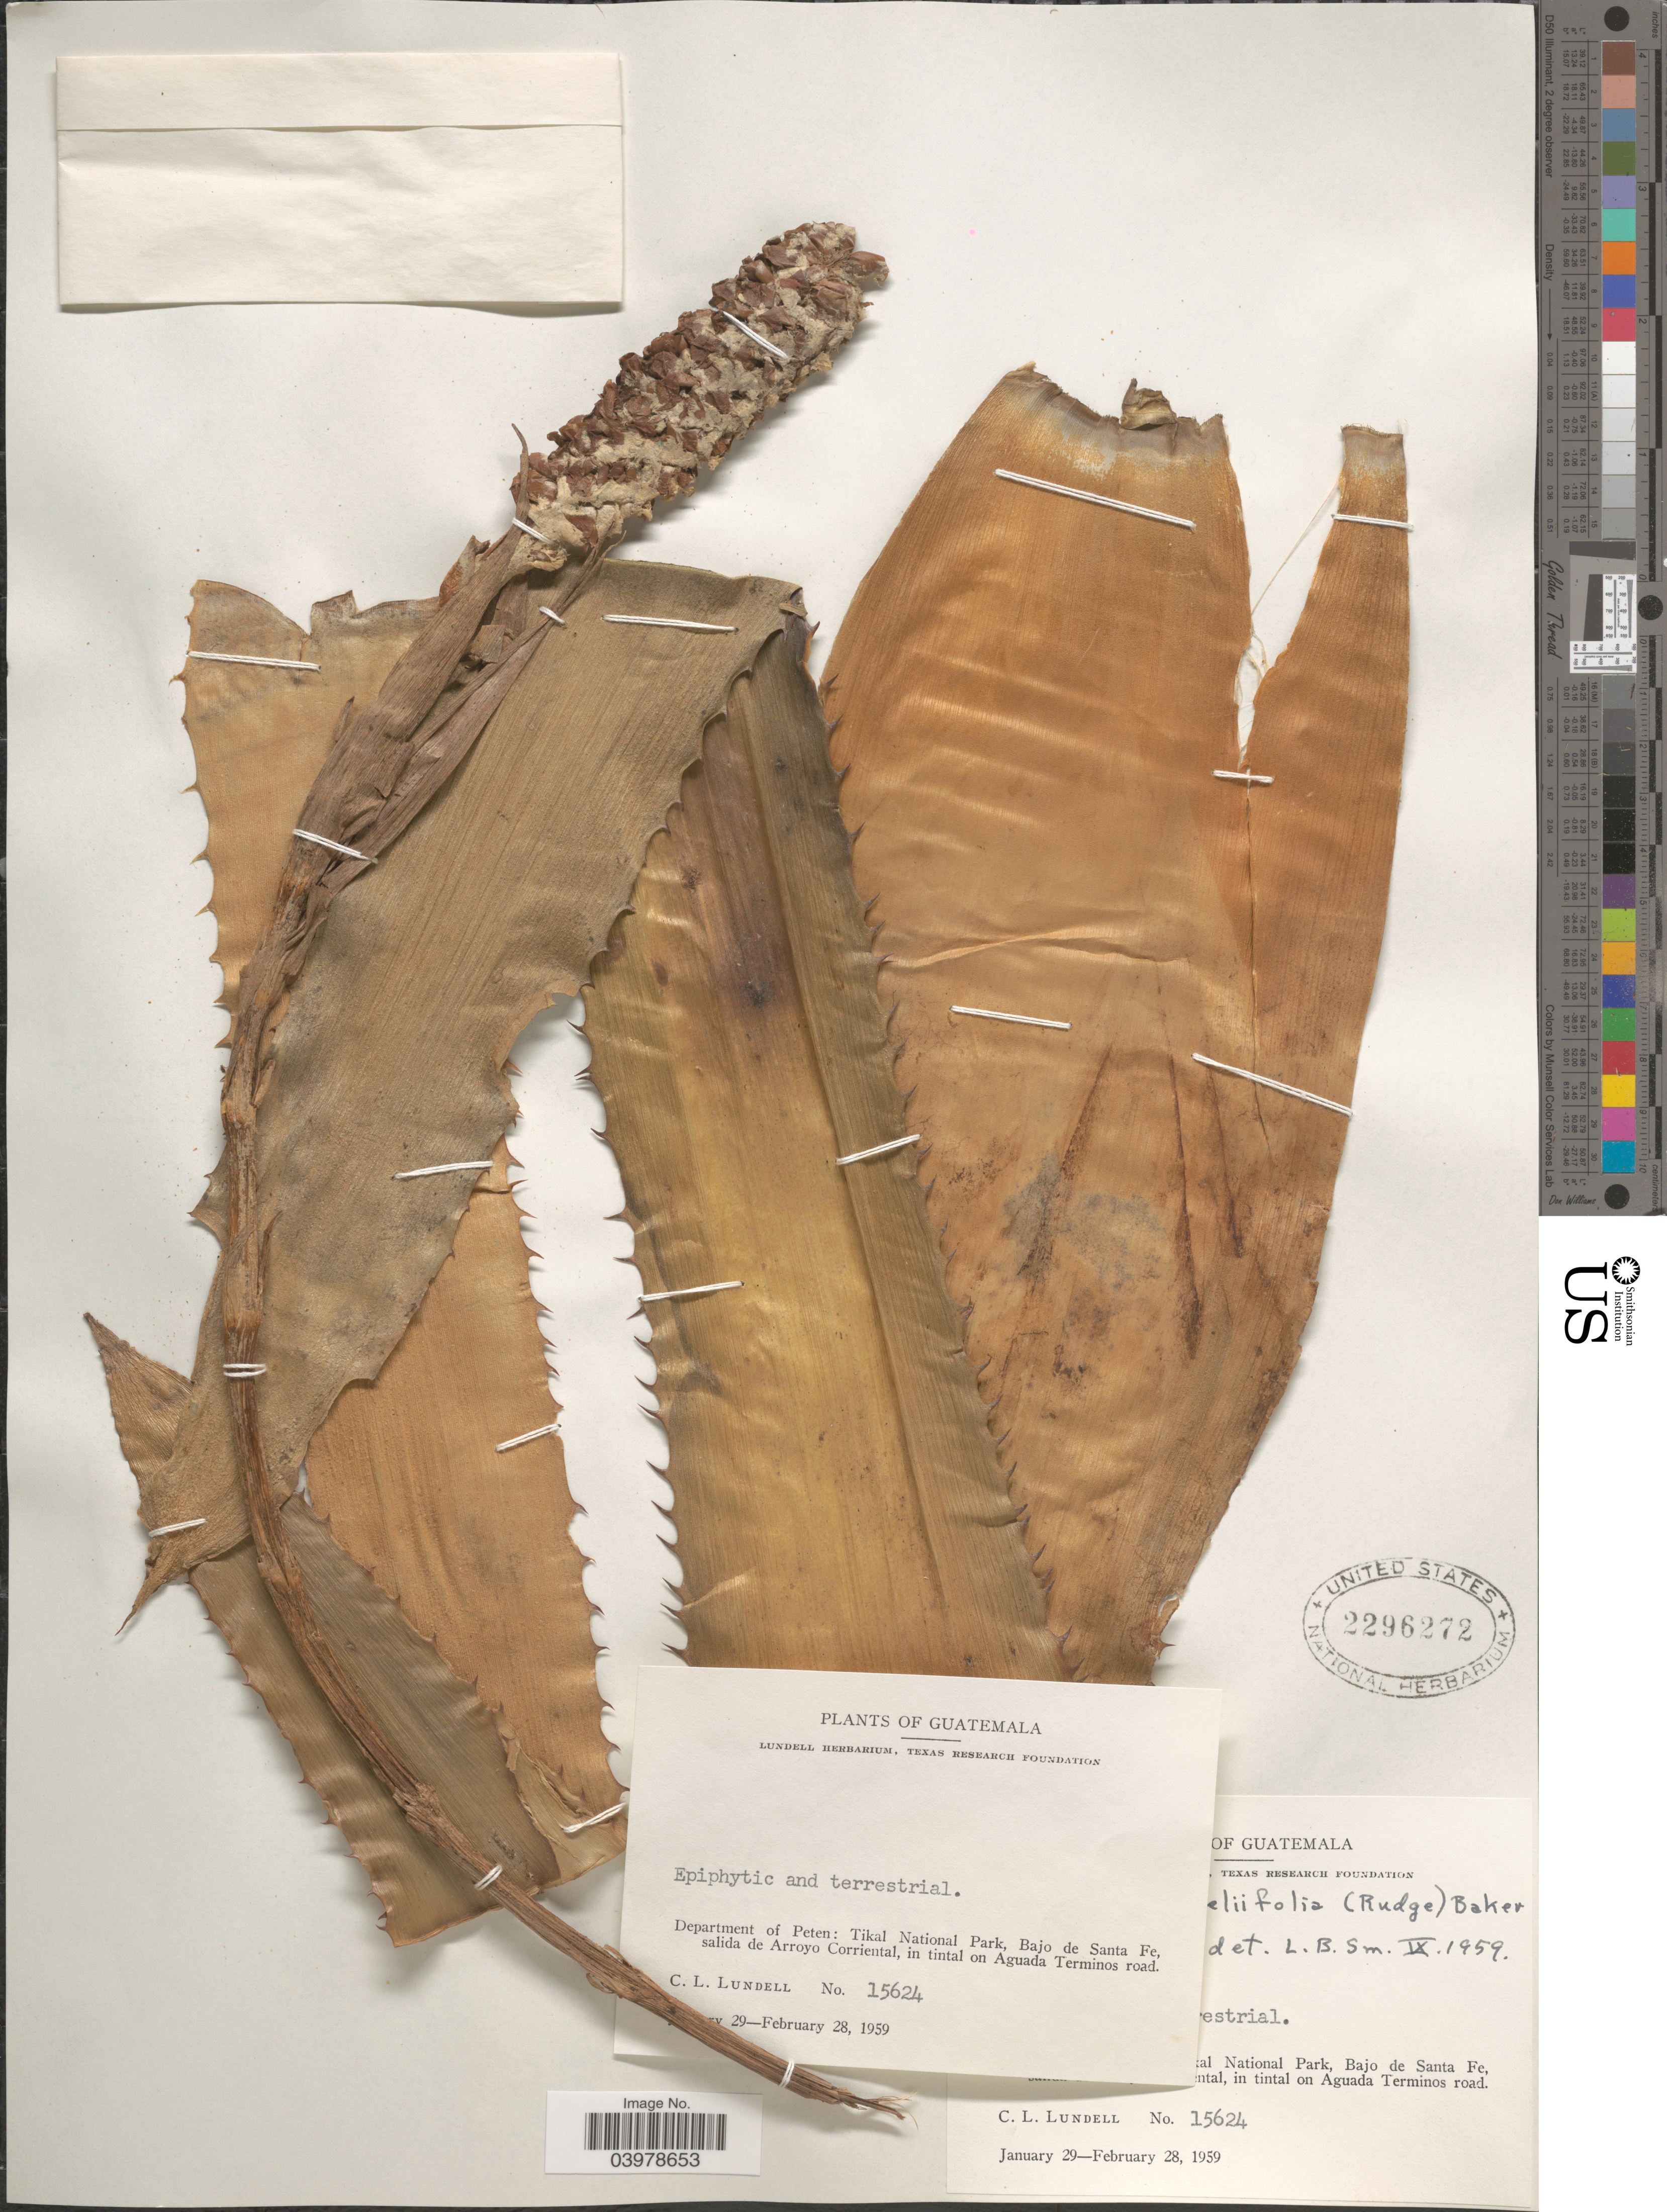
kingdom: Plantae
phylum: Tracheophyta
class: Liliopsida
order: Poales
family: Bromeliaceae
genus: Aechmea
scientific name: Aechmea bromeliifolia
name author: (Rudge) Baker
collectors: C. L. Lundell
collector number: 291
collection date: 1959-01-19/1959-02-28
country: Guatemala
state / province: El Peten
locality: Department of Peten: Tikal National Park, Bajo de Santa Fe, salida de Arroyo Corriental, in tintal on Aguada Terminos road.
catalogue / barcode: US 2296272